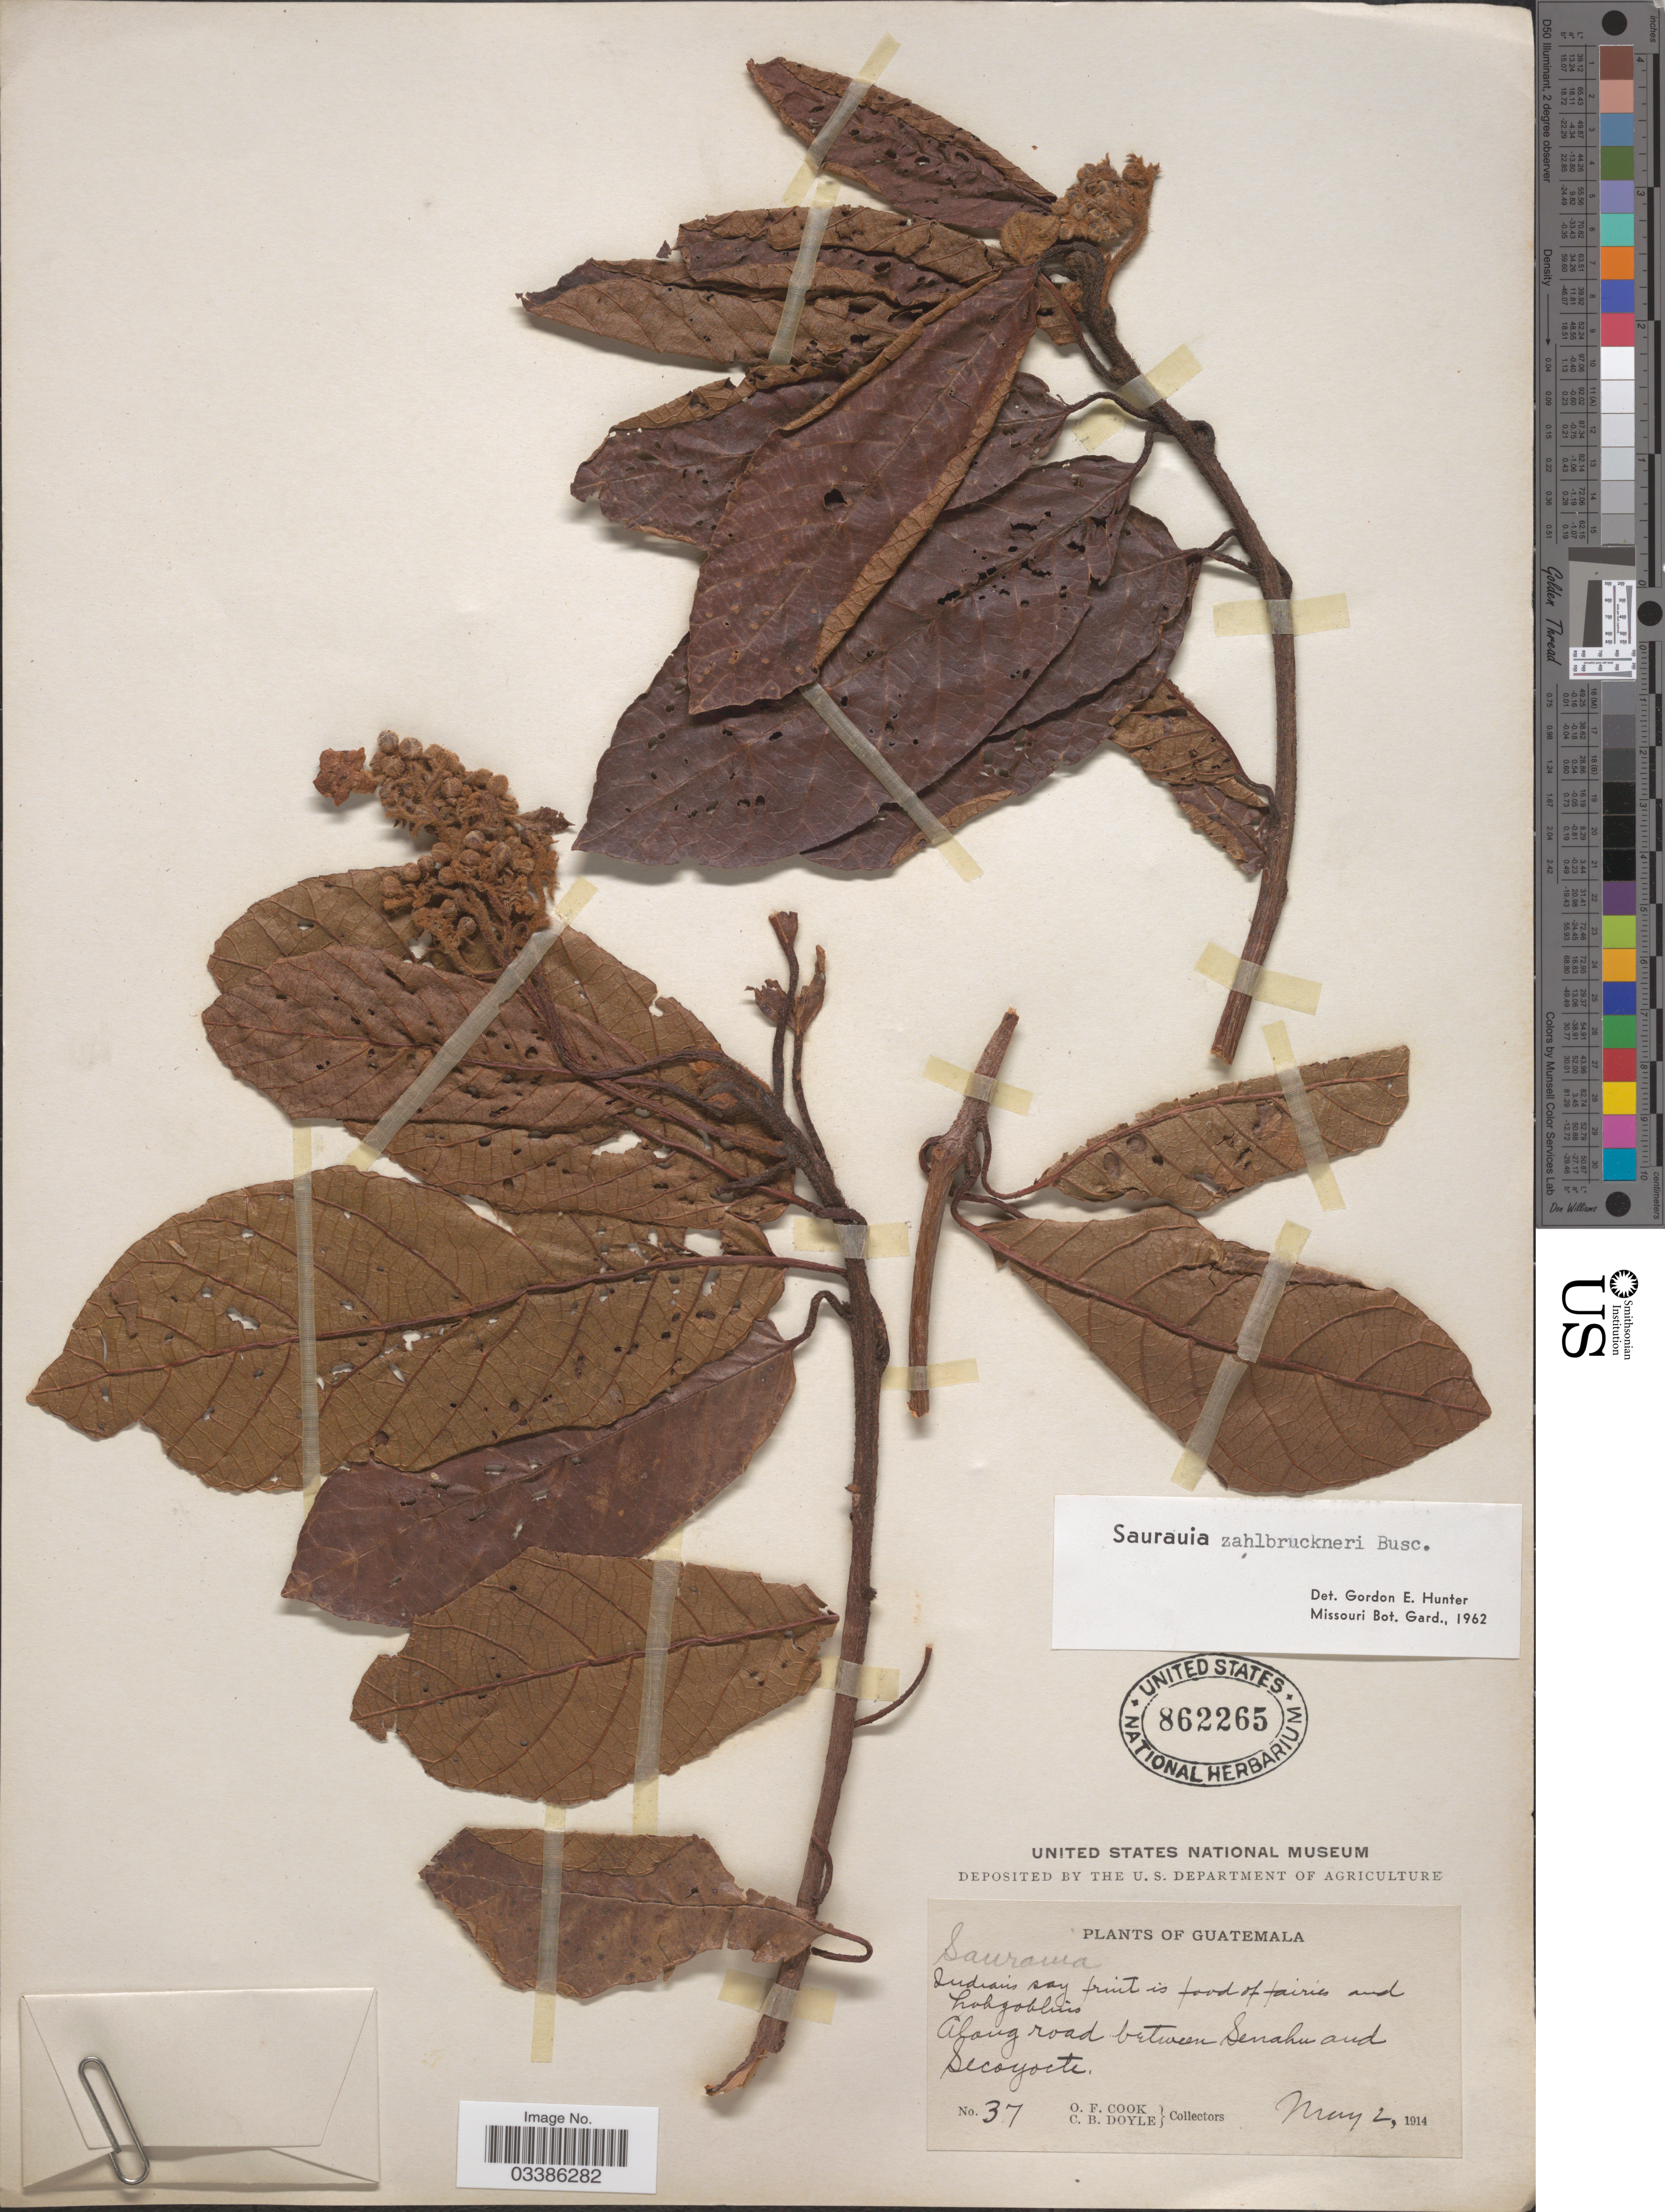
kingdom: Plantae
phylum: Tracheophyta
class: Magnoliopsida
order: Ericales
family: Actinidiaceae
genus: Saurauia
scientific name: Saurauia zahlbruckneri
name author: Buscal.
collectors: O. F. Cook & C. Doyle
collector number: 37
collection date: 1914-05-02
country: Guatemala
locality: Along road between Senahu and Secoyocte.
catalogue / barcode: US 862265